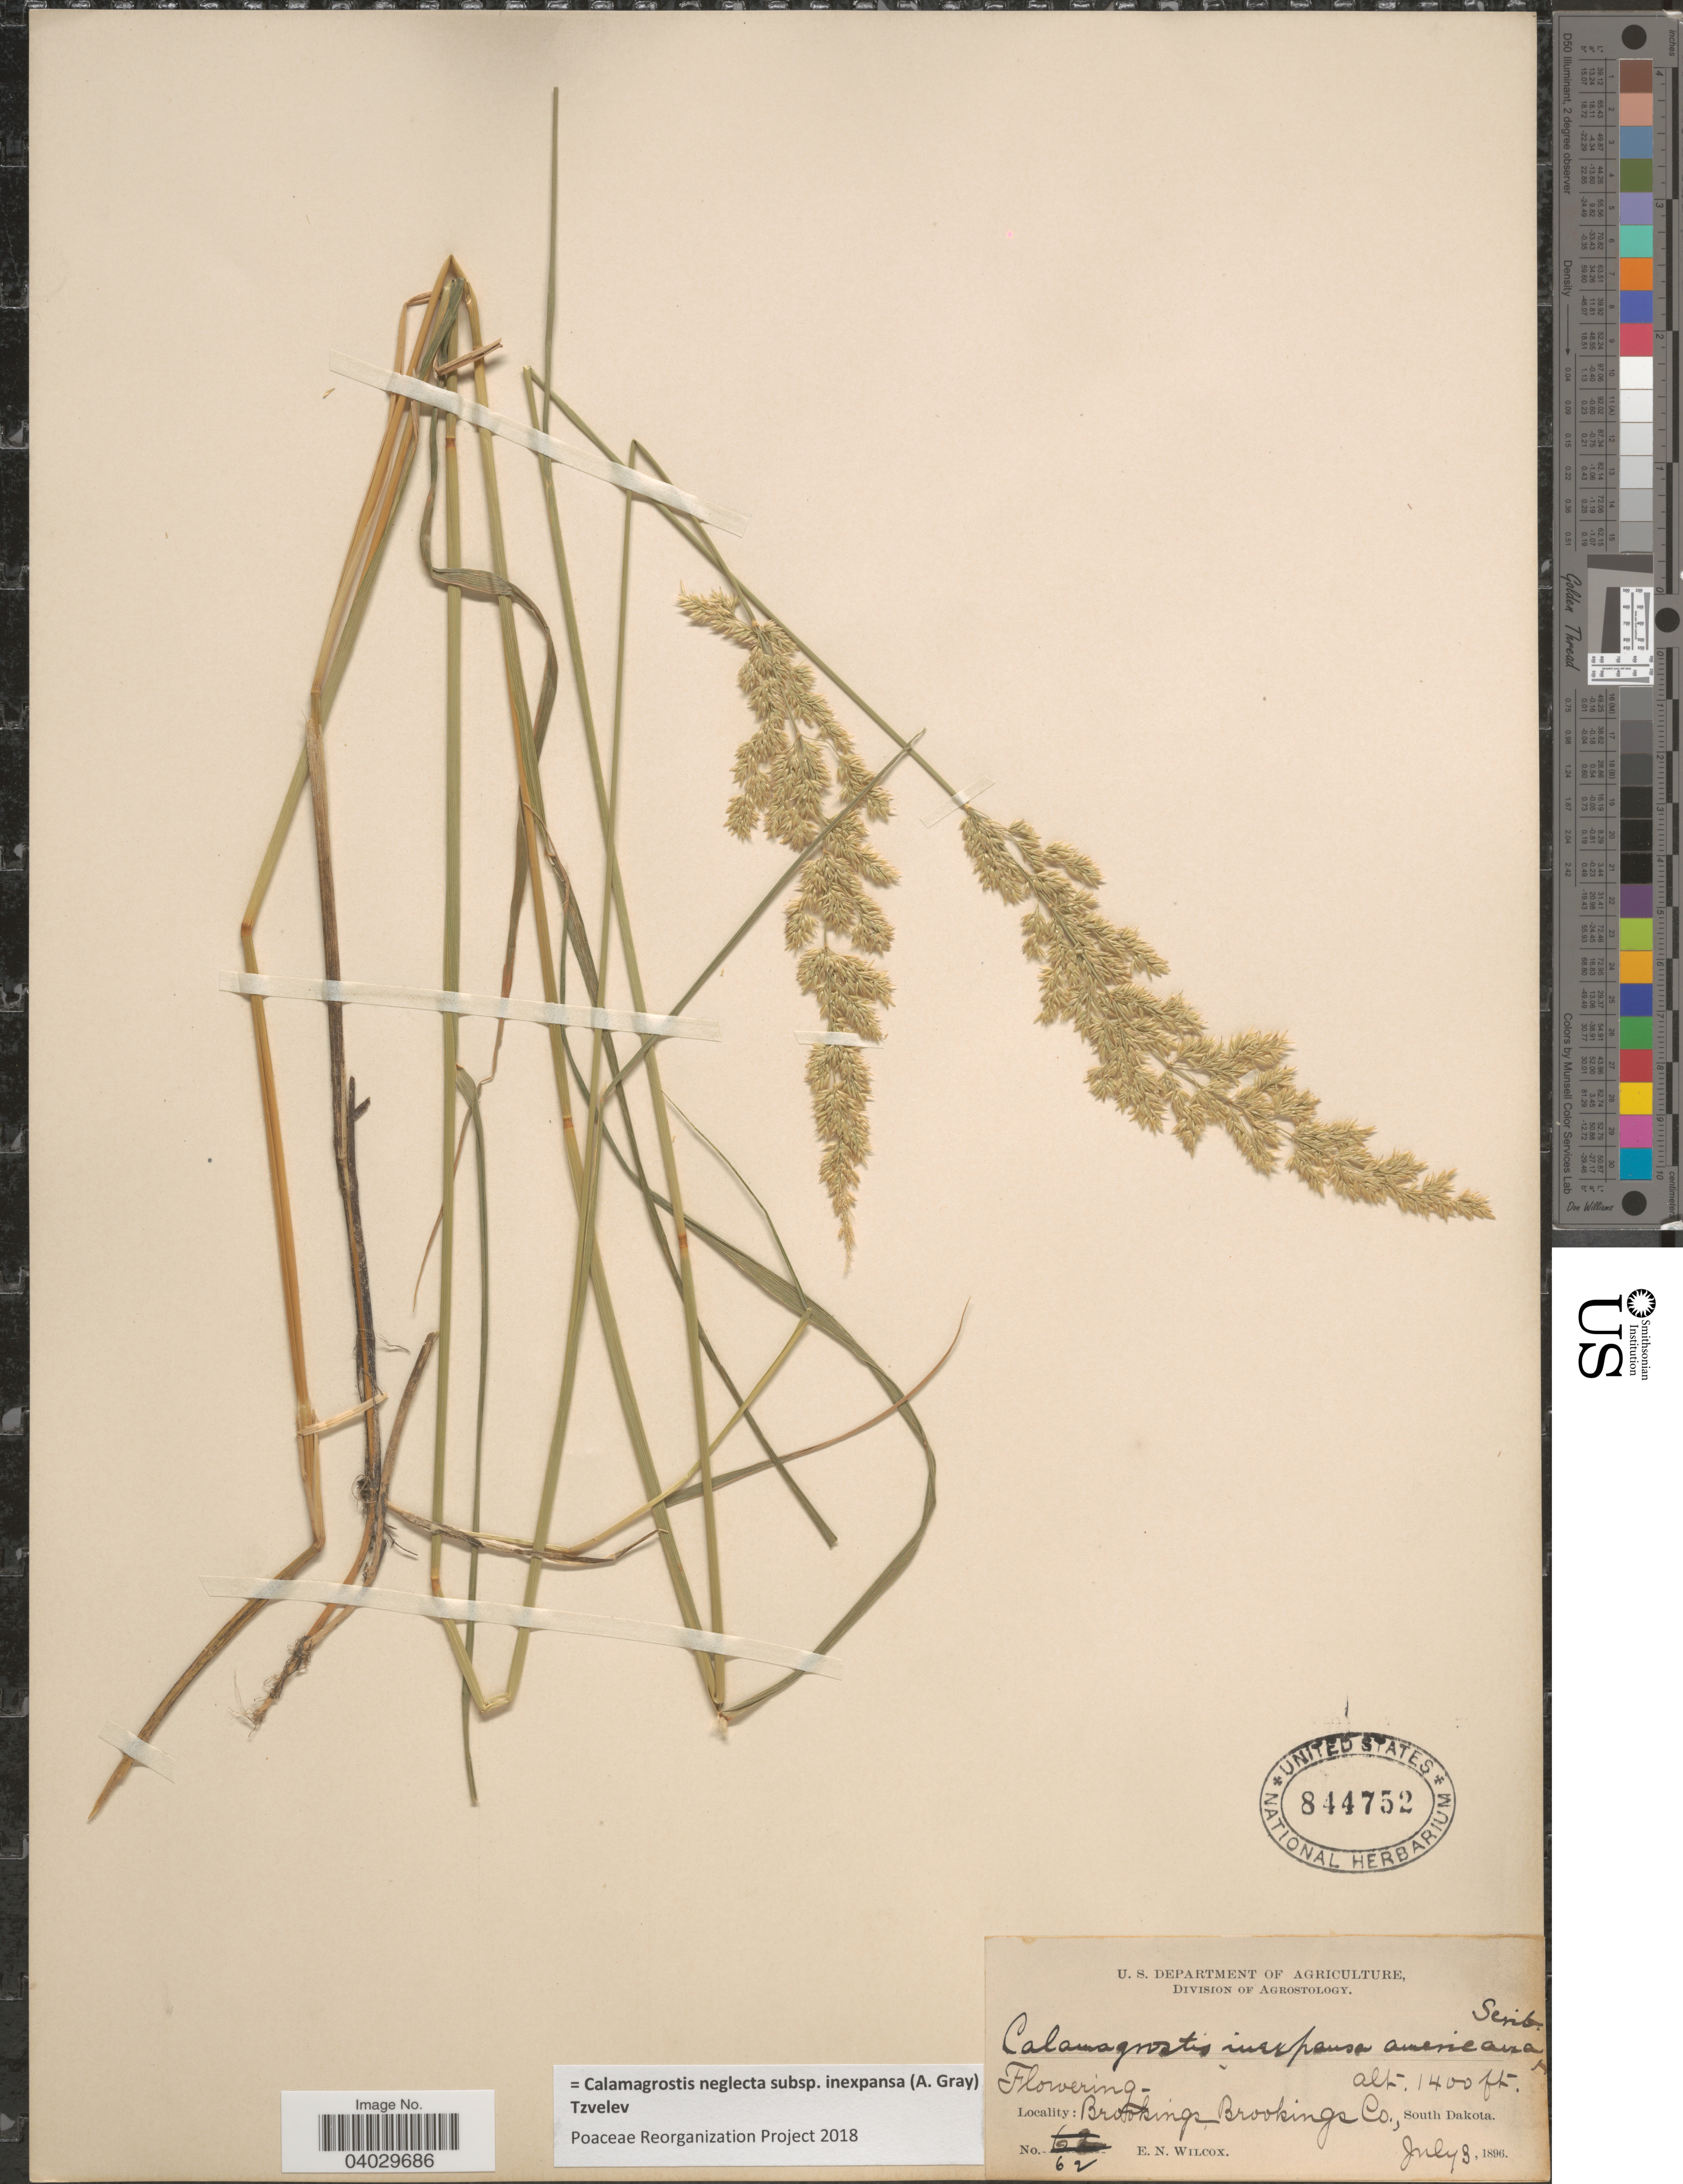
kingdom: Plantae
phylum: Tracheophyta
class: Liliopsida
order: Poales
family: Poaceae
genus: Calamagrostis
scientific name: Calamagrostis neglecta subsp. inexpansa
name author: (A. Gray) Tzvelev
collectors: E. Wilcox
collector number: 62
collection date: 1896-07-03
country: United States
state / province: South Dakota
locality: Brookings, Brookings Co.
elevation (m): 427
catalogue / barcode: US 844752